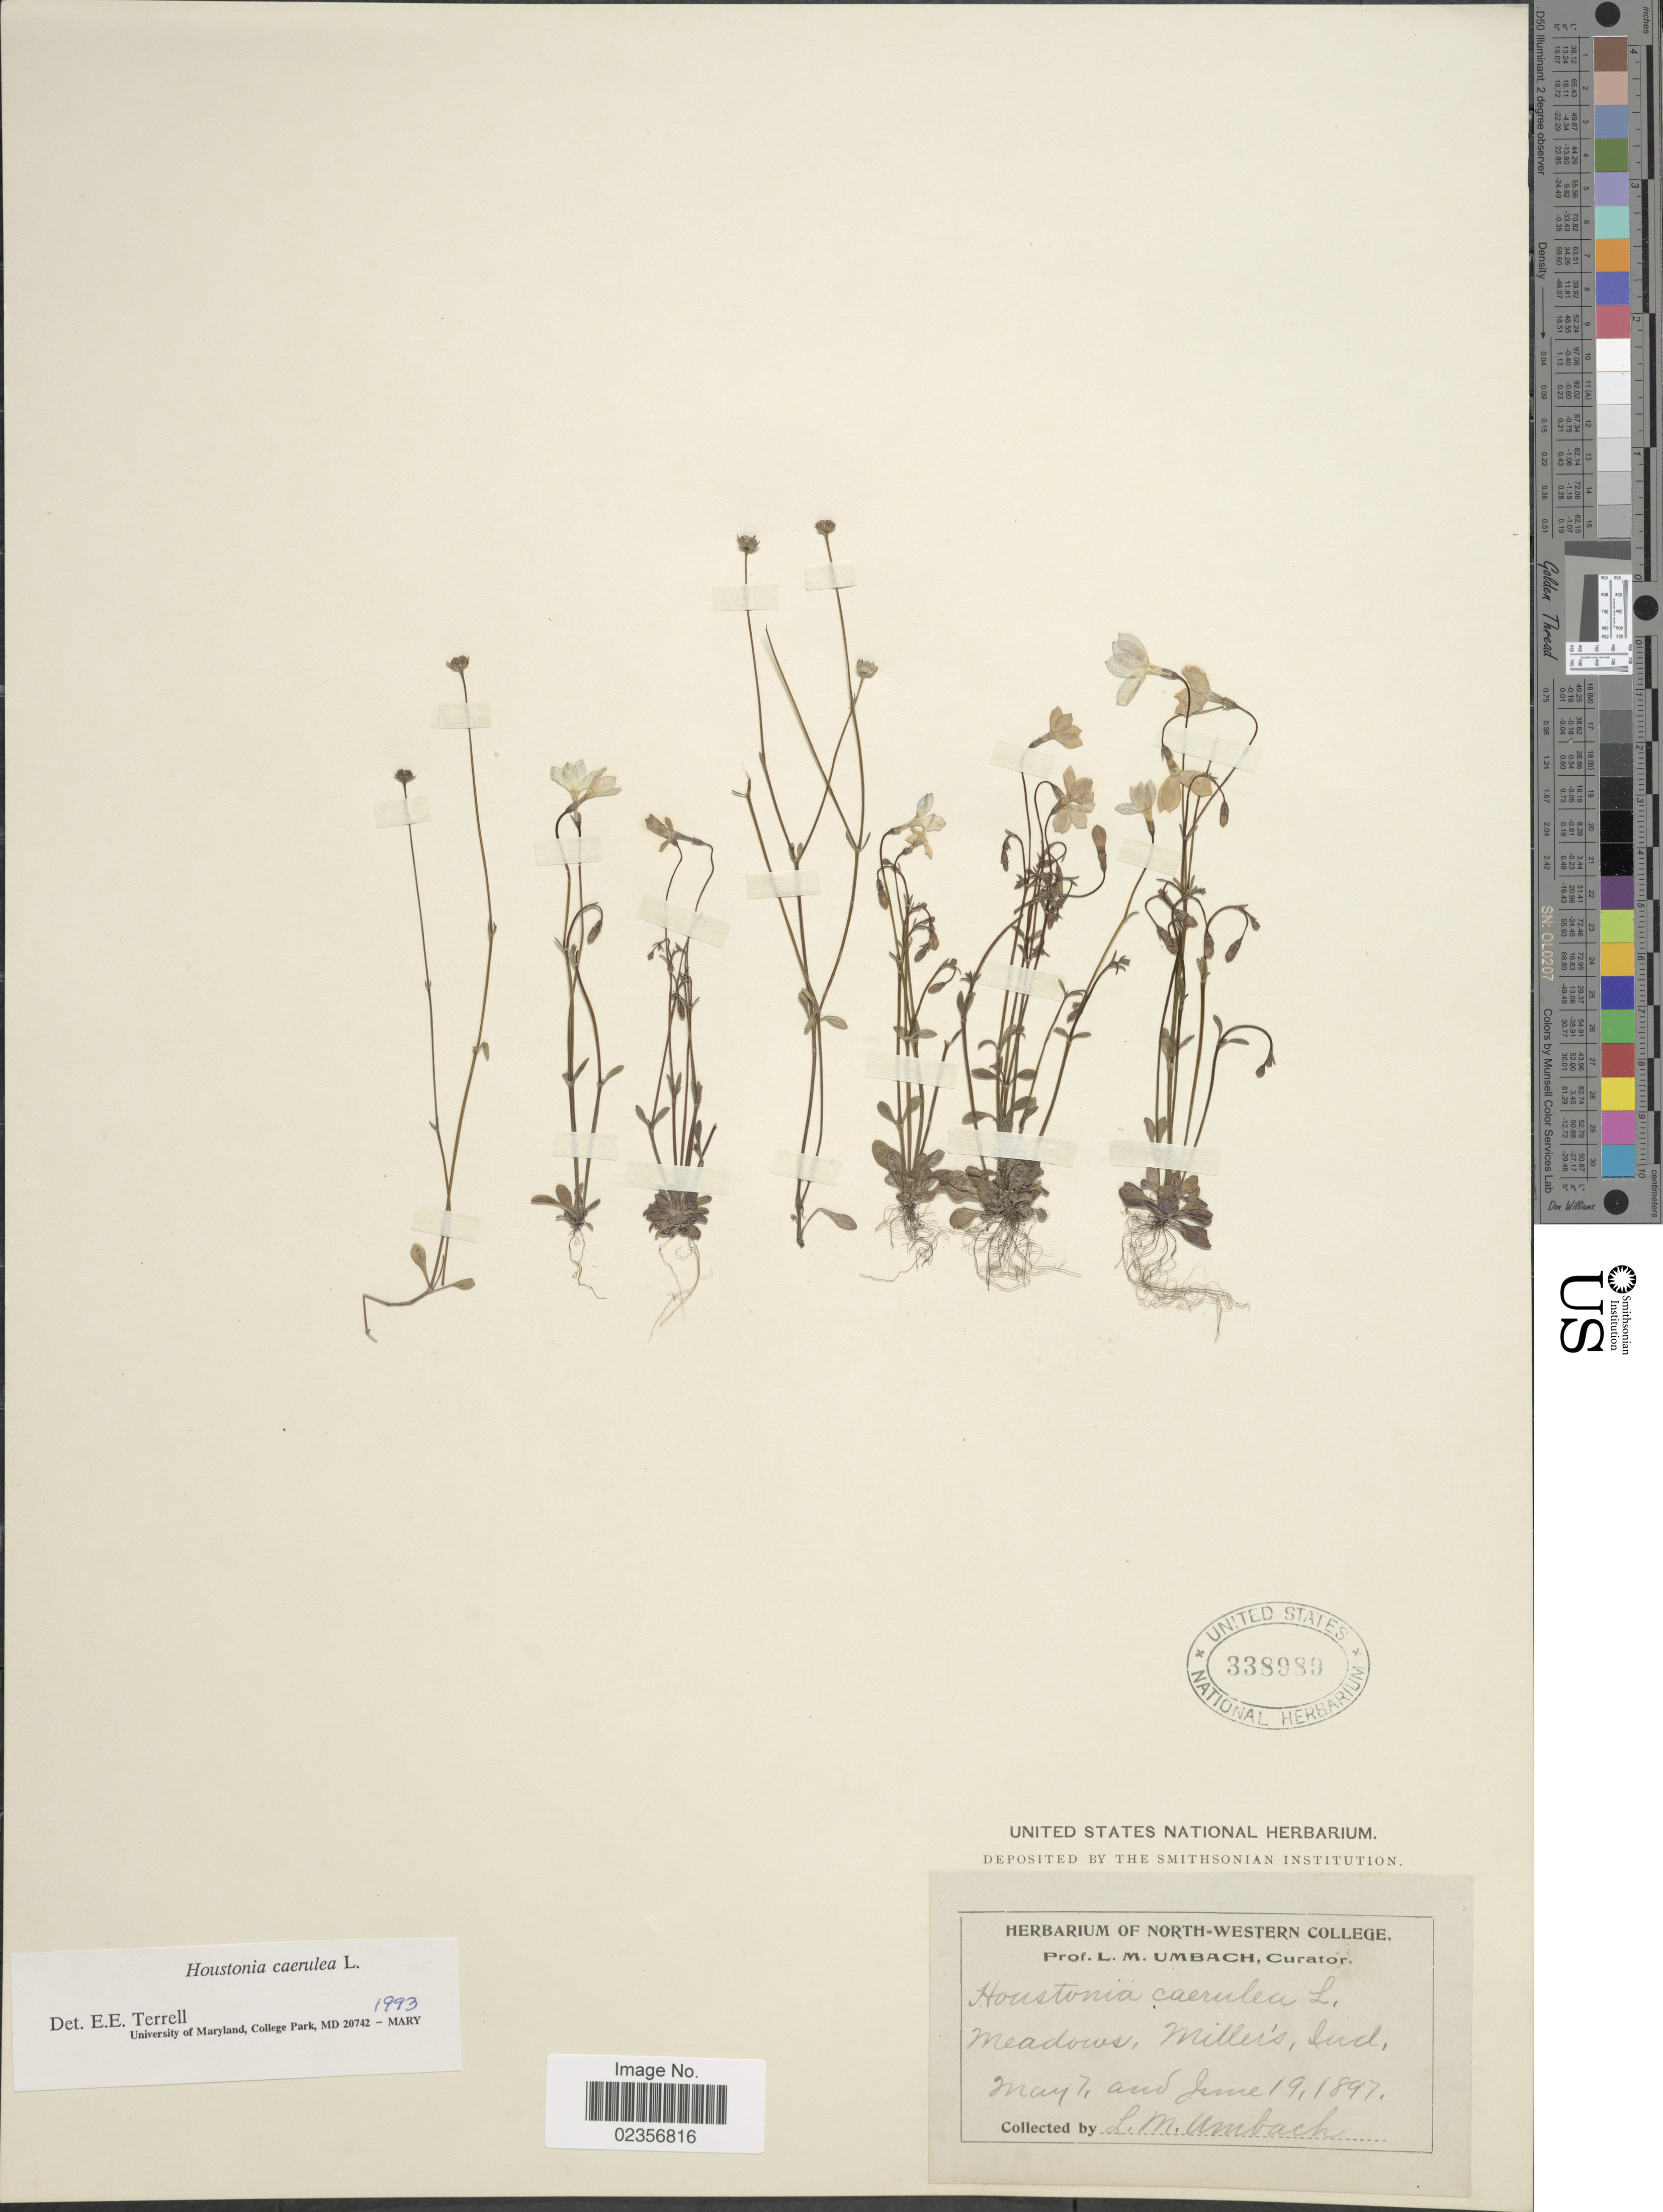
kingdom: Plantae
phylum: Tracheophyta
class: Magnoliopsida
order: Gentianales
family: Rubiaceae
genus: Houstonia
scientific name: Houstonia caerulea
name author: L.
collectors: L. M. Umbach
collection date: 1897-05-07/1897-06-19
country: United States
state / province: Indiana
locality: Meadows, Miller's, Ind.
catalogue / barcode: US 338989